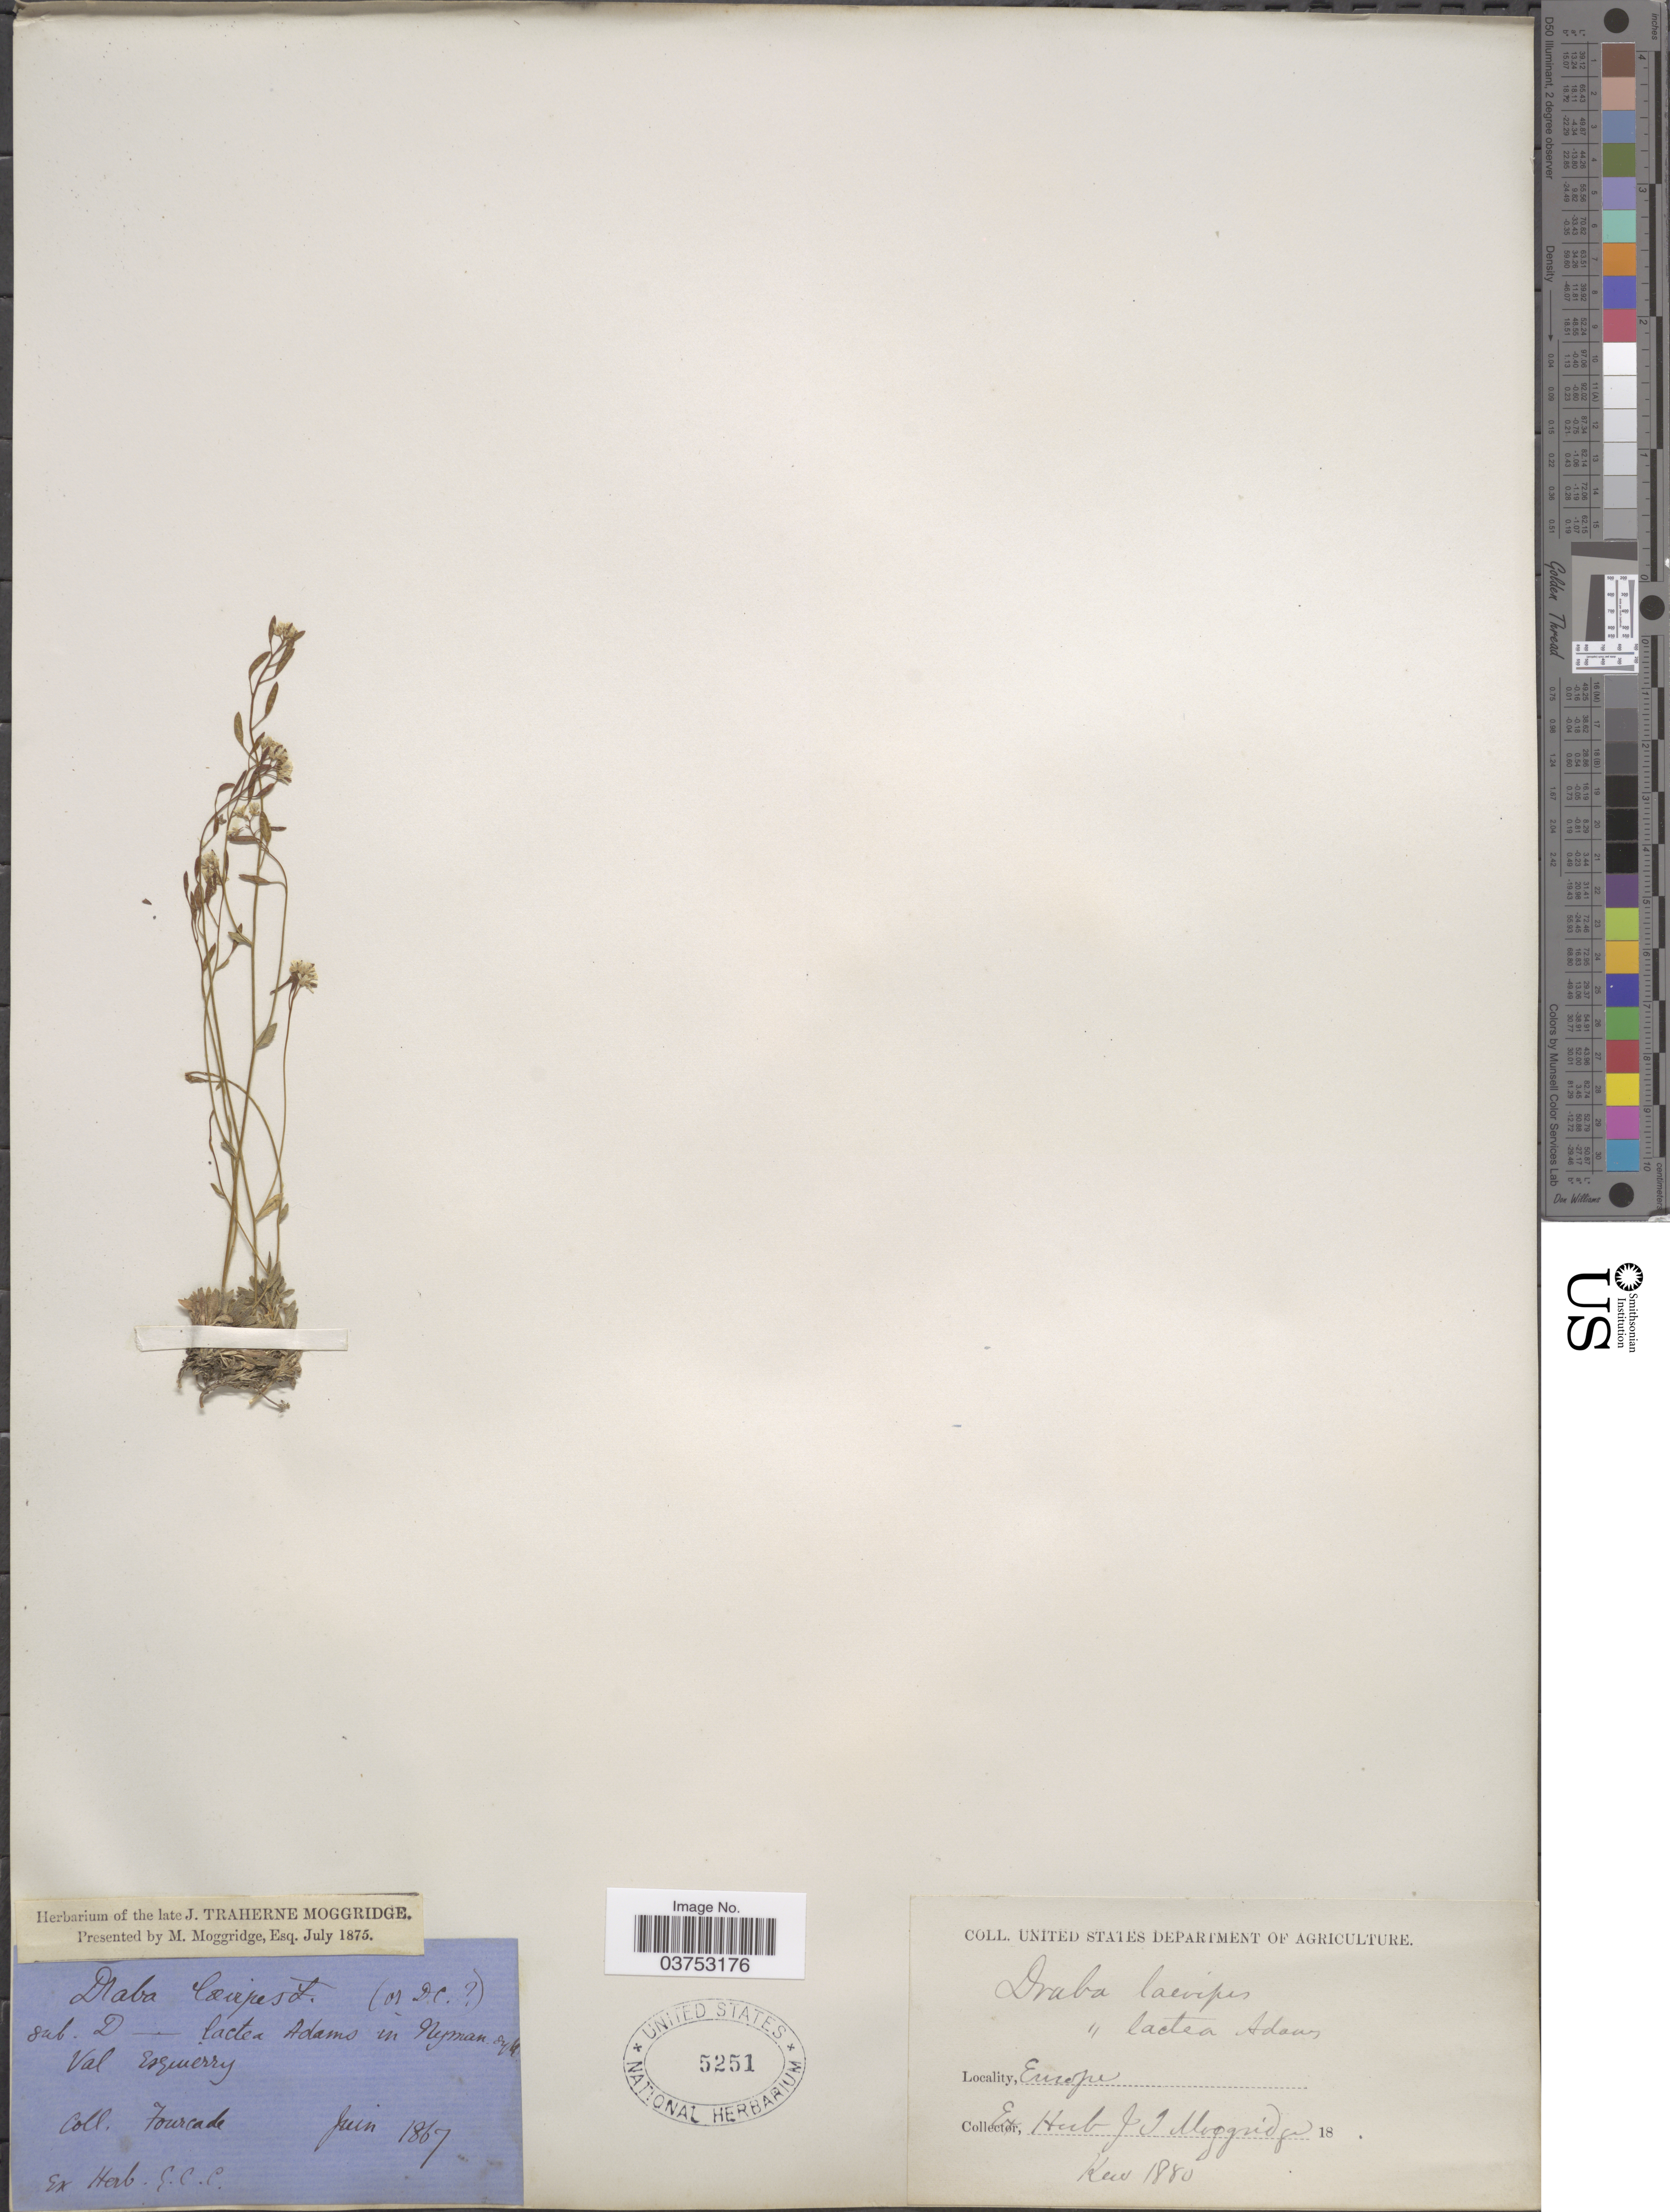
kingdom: Plantae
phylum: Tracheophyta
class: Magnoliopsida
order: Brassicales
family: Brassicaceae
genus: Draba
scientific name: Draba laevipes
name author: DC.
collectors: Fourcade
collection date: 1867-06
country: France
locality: Val Esquierry. Europe.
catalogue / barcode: US 5251